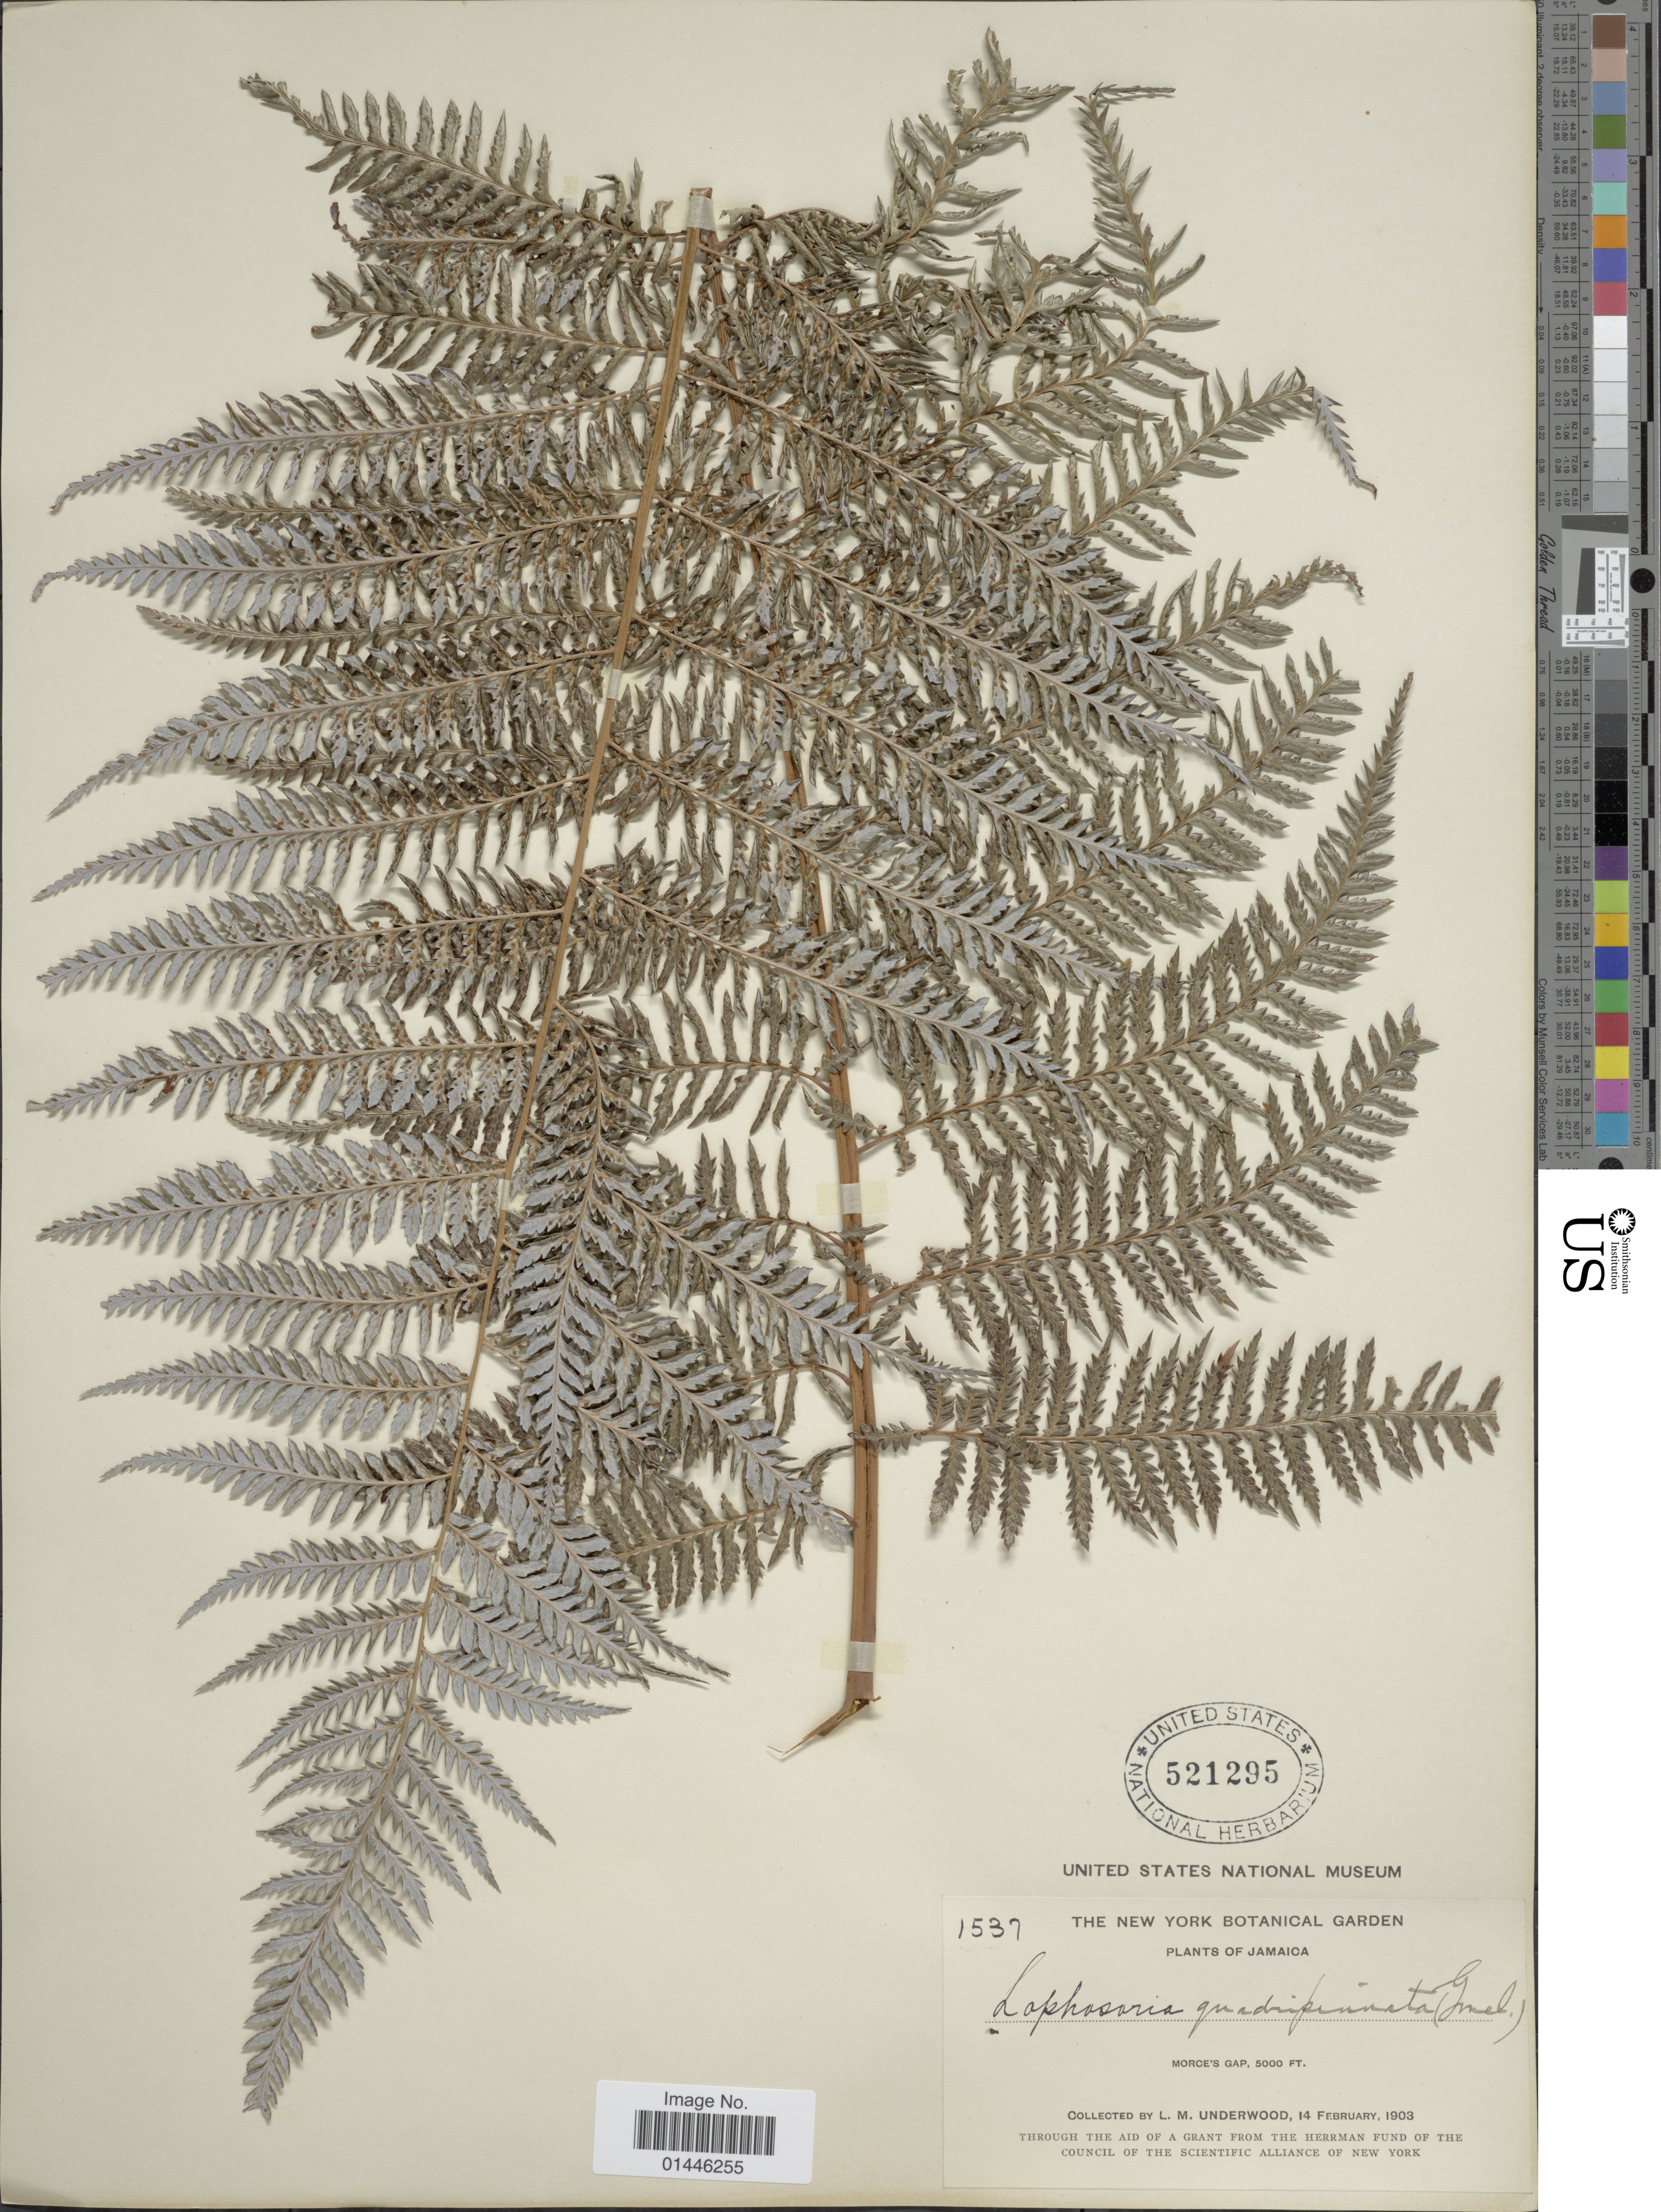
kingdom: Plantae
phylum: Tracheophyta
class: Polypodiopsida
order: Cyatheales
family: Dicksoniaceae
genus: Lophosoria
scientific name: Lophosoria quadripinnata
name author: (J.F. Gmel.) C. Chr.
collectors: L. M. Underwood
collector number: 1537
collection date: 1903-02-14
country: Jamaica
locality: Morce's Gap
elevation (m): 1524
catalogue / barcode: US 521295